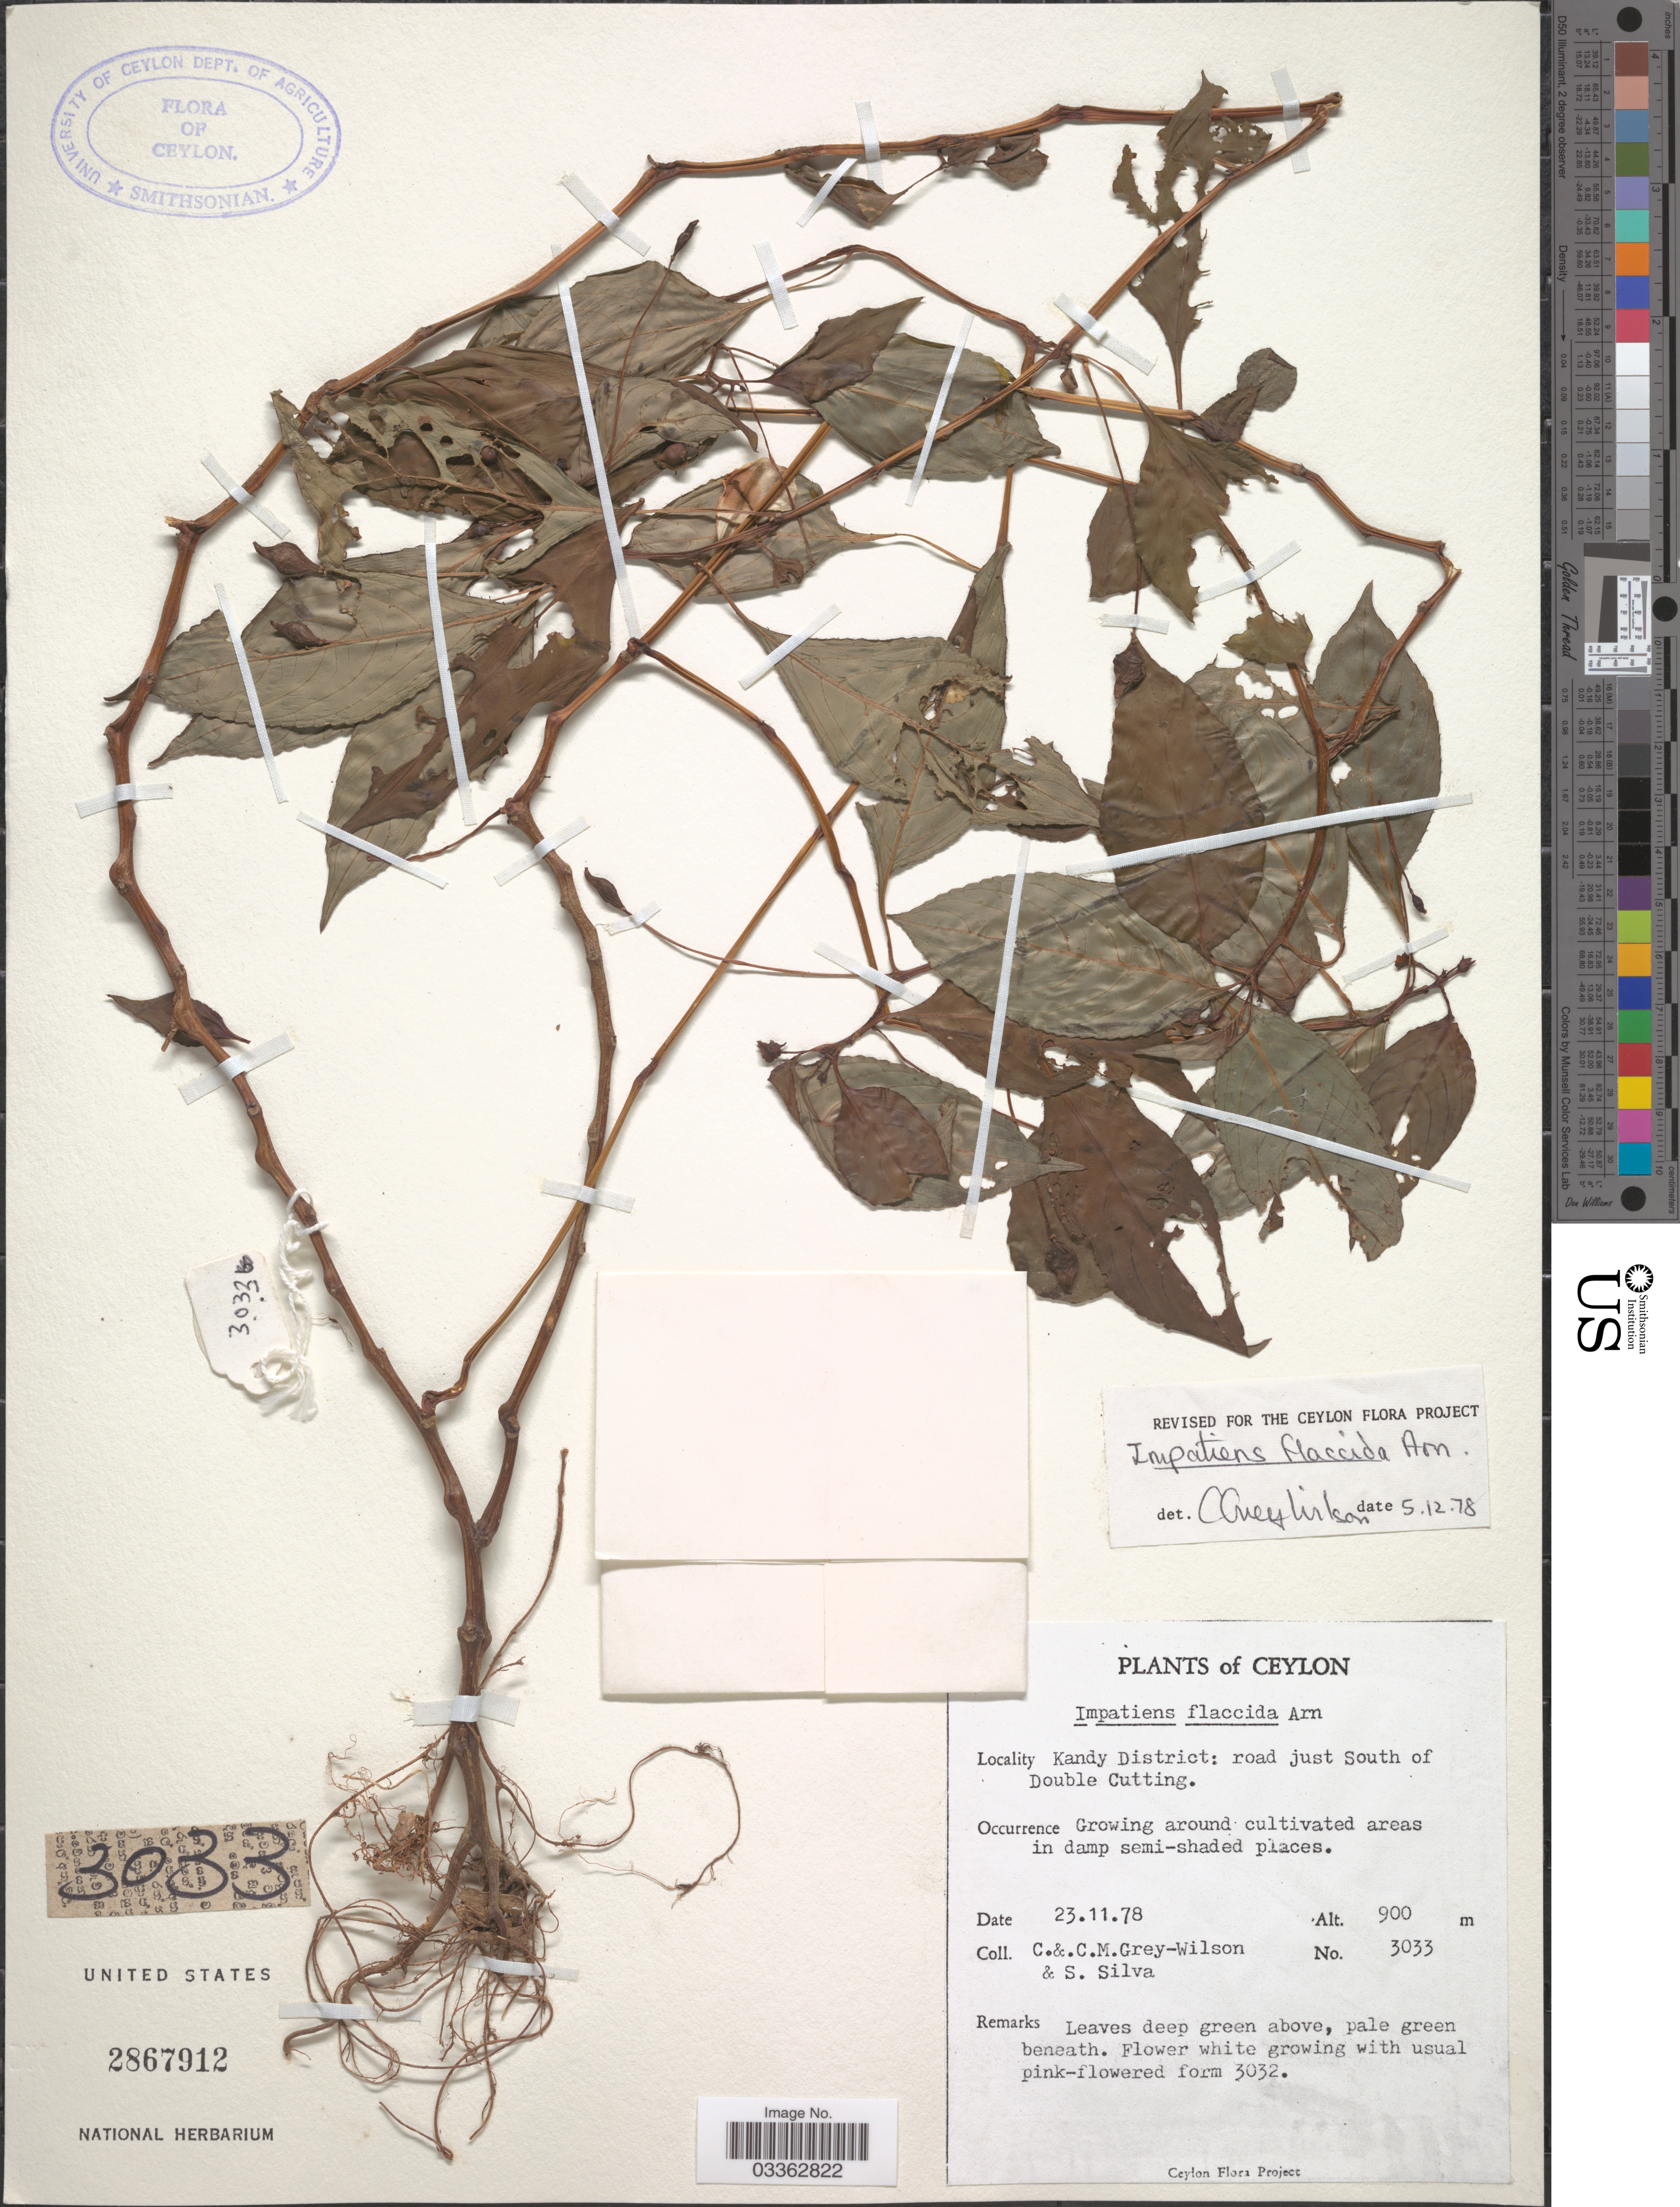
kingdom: Plantae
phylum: Tracheophyta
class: Magnoliopsida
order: Ericales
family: Balsaminaceae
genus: Impatiens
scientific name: Impatiens flaccida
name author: Arn.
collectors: C. Grey-Wilson, C. Grey-Wilson & S. Silva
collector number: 3033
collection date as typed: Transcribed d/m/y: 23/11/78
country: Sri Lanka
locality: Ceylon. Kandy District: road just South of Double Cutting.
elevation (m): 900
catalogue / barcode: US 2867912